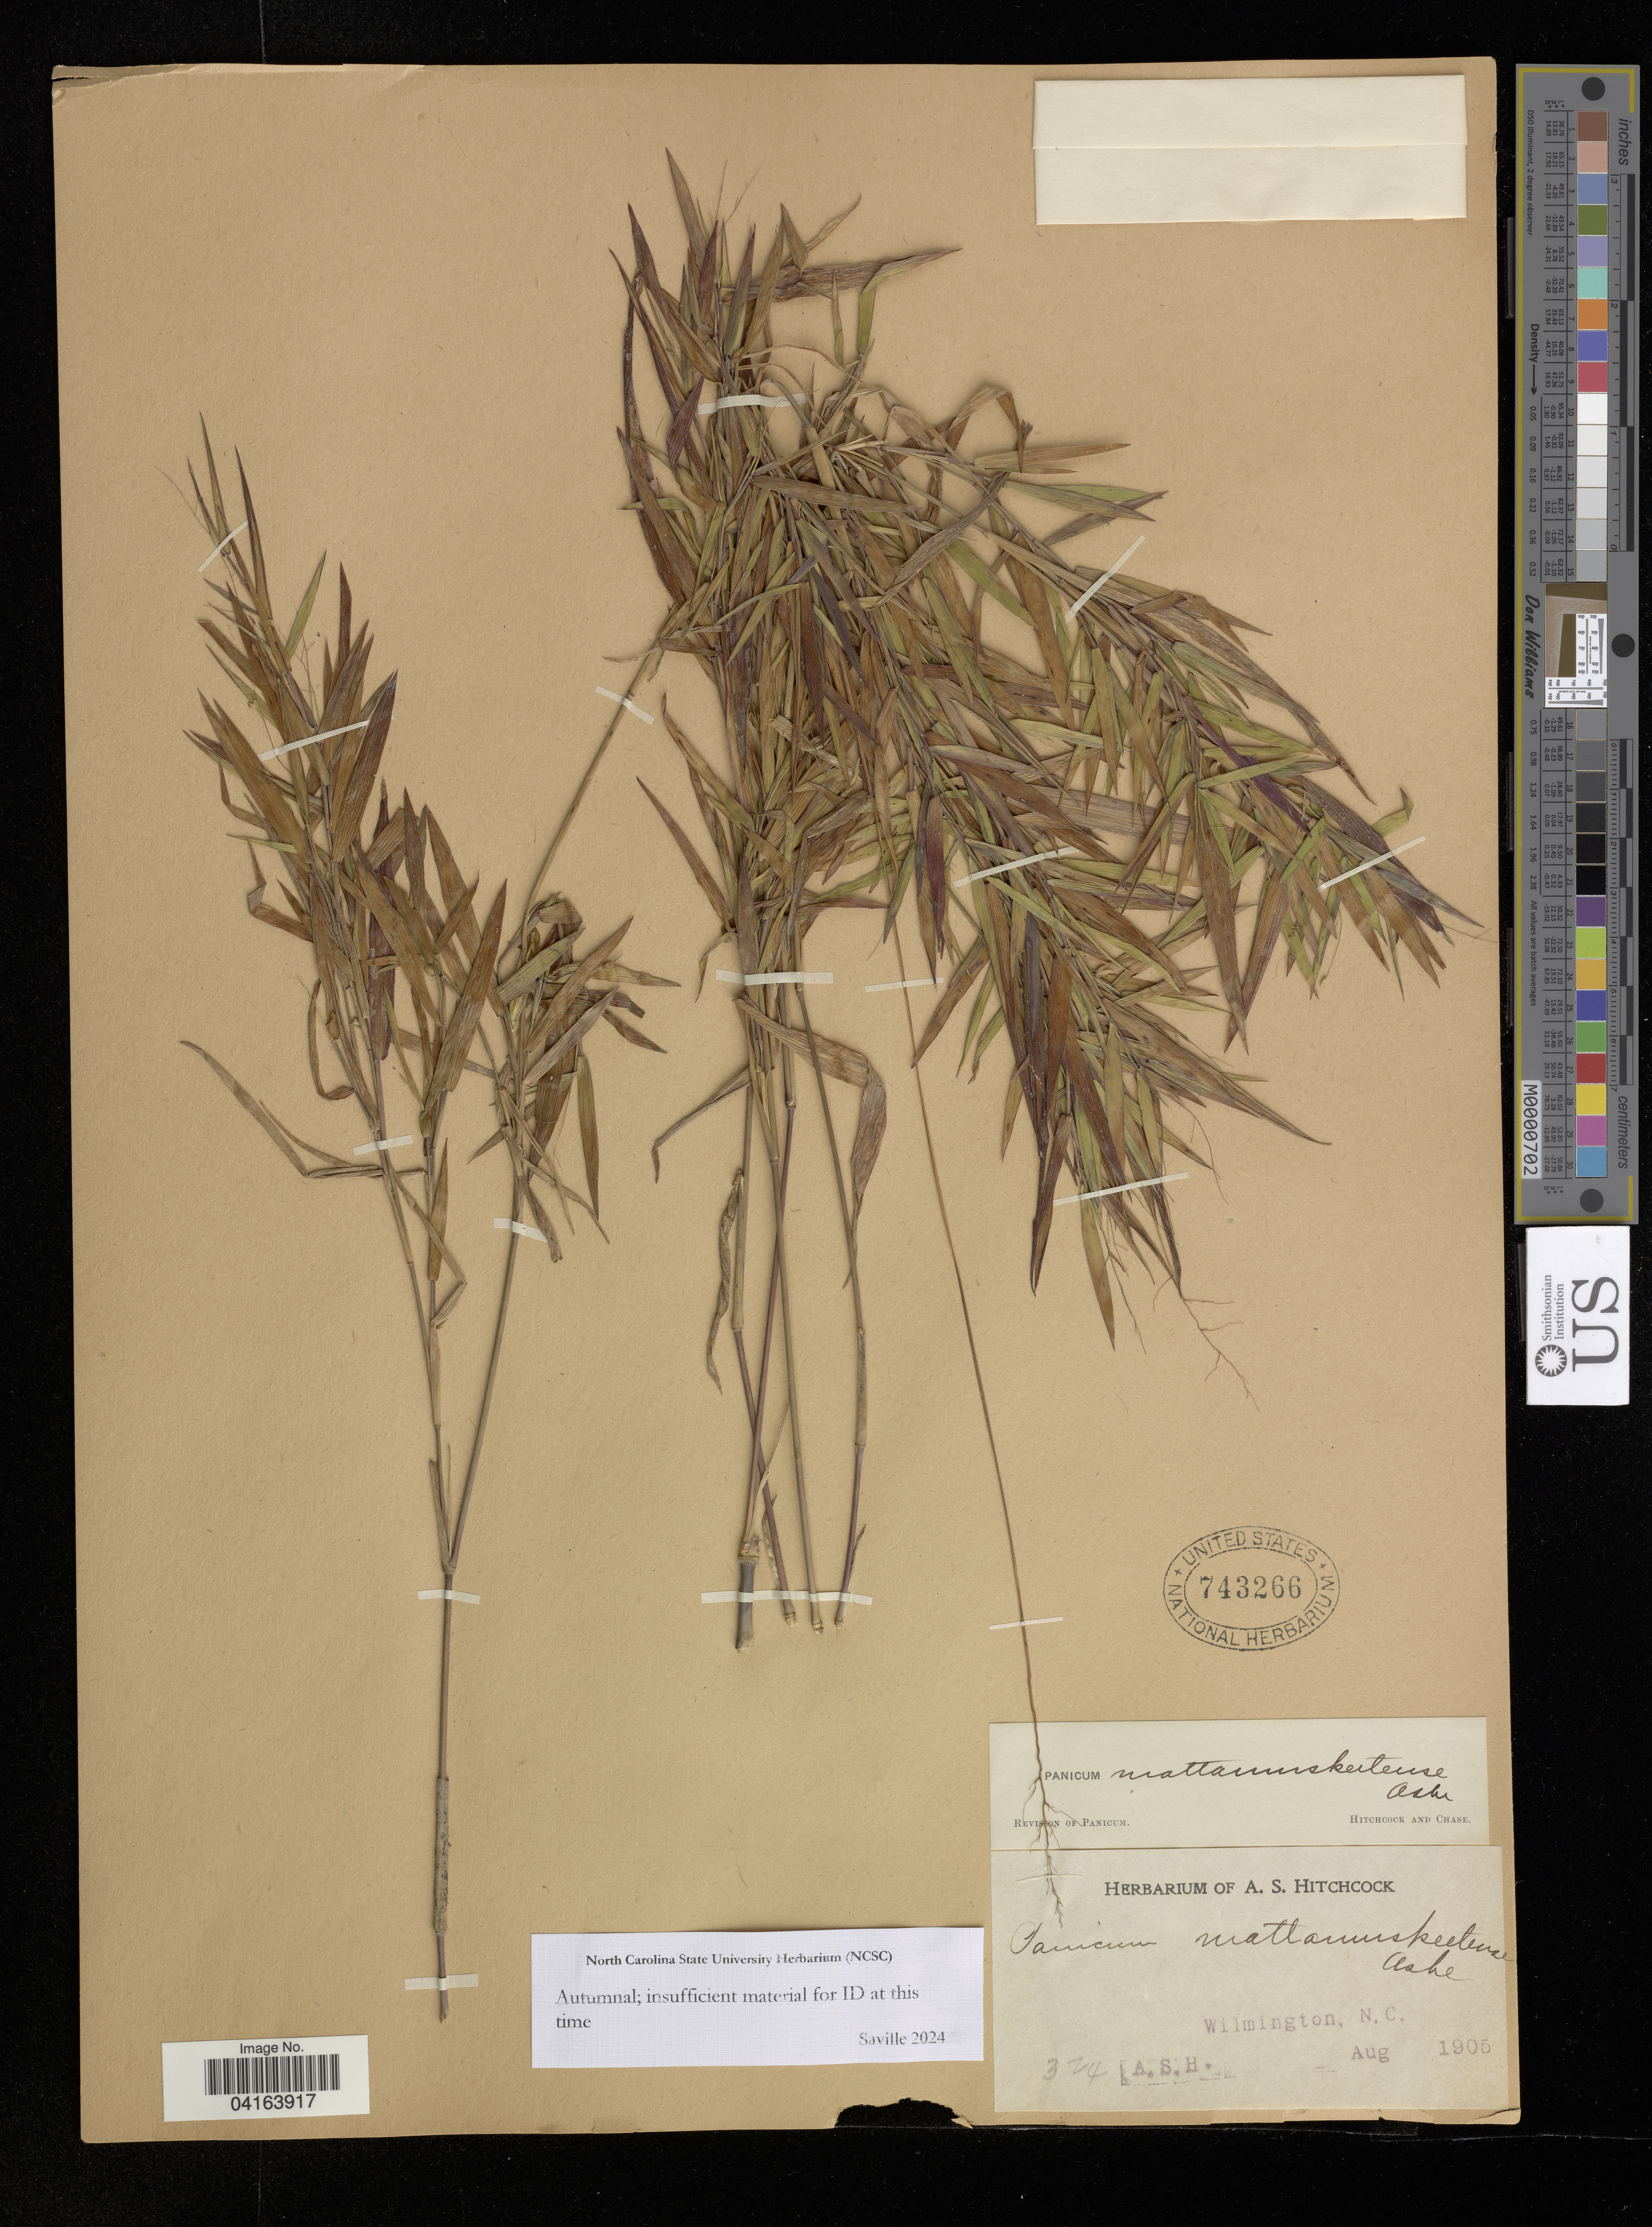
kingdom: Plantae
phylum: Tracheophyta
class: Liliopsida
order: Poales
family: Poaceae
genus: Dichanthelium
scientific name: Dichanthelium dichotomum subsp. lucidum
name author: (Ashe) Freckmann & Lelong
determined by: Saville, A. C., (NCSC), North Carolina State University (UNITED STATES)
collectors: A. H.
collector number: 324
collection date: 1905-08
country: United States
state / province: North Carolina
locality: Wilmington.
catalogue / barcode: US 743266